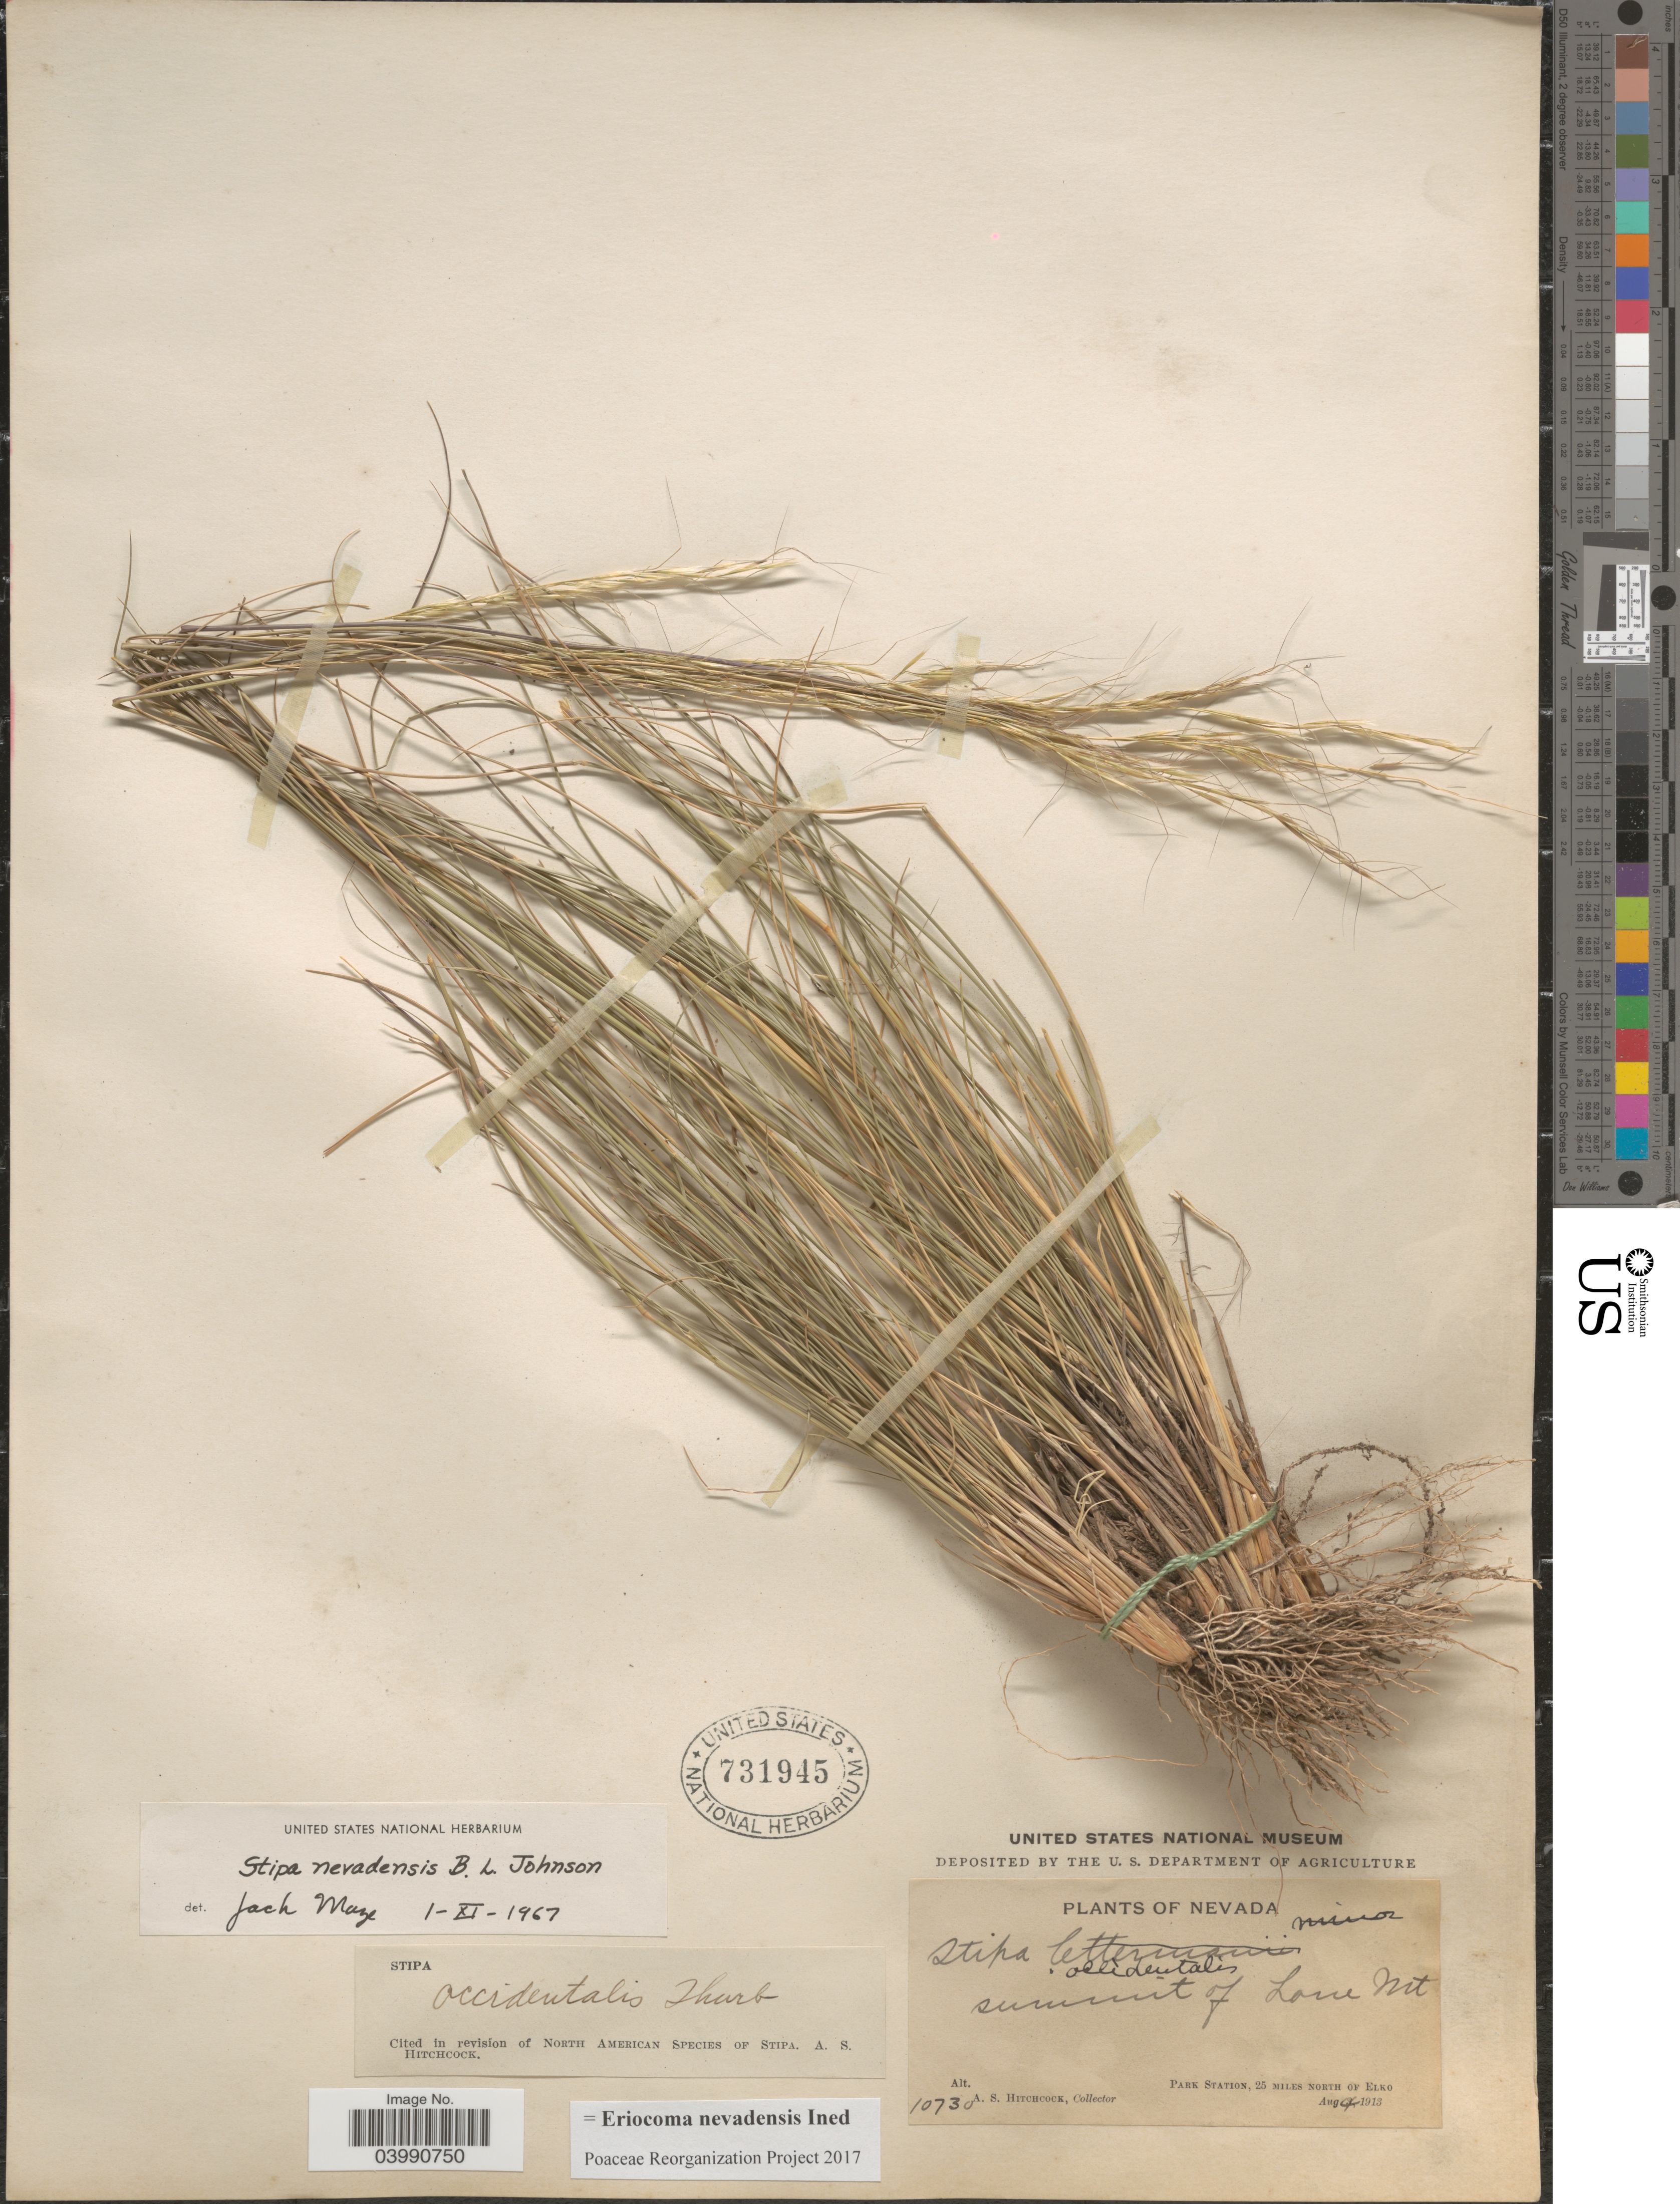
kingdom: Plantae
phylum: Tracheophyta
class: Liliopsida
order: Poales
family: Poaceae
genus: Eriocoma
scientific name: Eriocoma nevadensis ined.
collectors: A. S. Hitchcock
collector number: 10730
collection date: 1913-08-04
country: United States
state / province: Nevada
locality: Summit of Lone Mt. Park Station, 25 miles North of Elko.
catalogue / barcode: US 731945